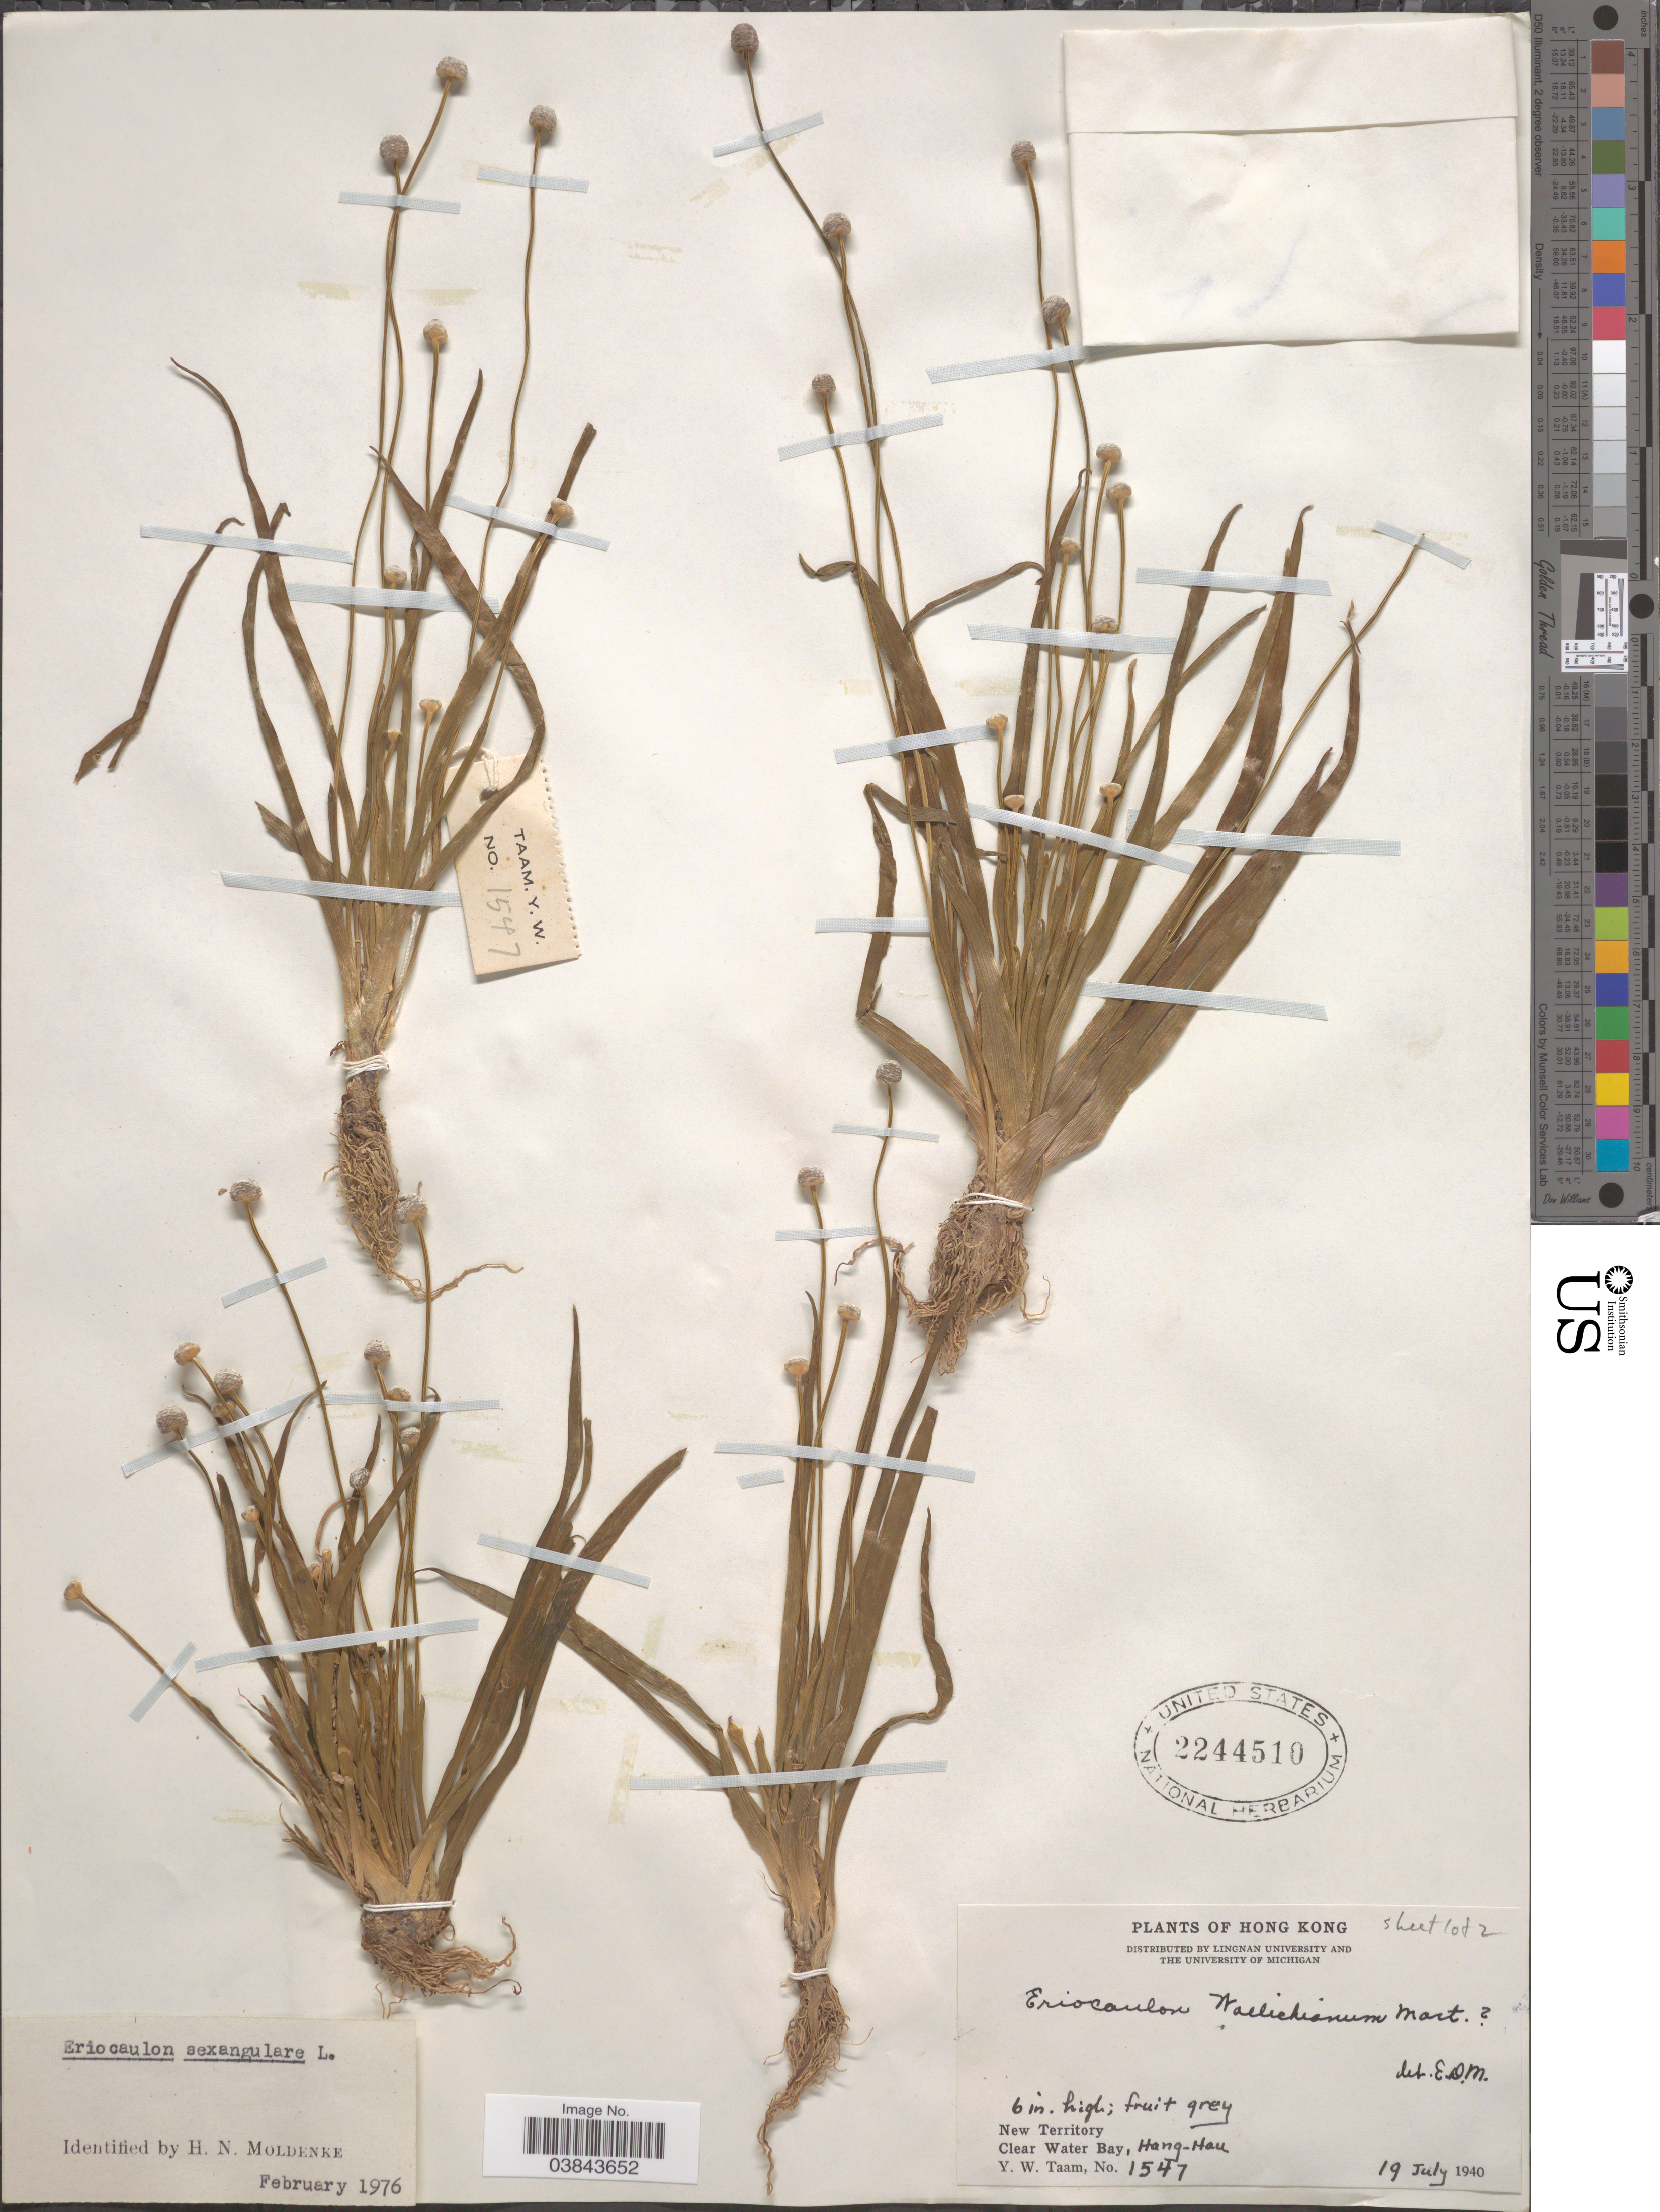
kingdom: Plantae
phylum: Tracheophyta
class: Liliopsida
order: Poales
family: Eriocaulaceae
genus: Eriocaulon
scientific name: Eriocaulon sexangulare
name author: L.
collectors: Y. W. Taam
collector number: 1547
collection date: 1940-07-19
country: China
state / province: Hong Kong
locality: New Territory. Clear Water Bay, Hang-Hau.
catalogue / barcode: US 2244510